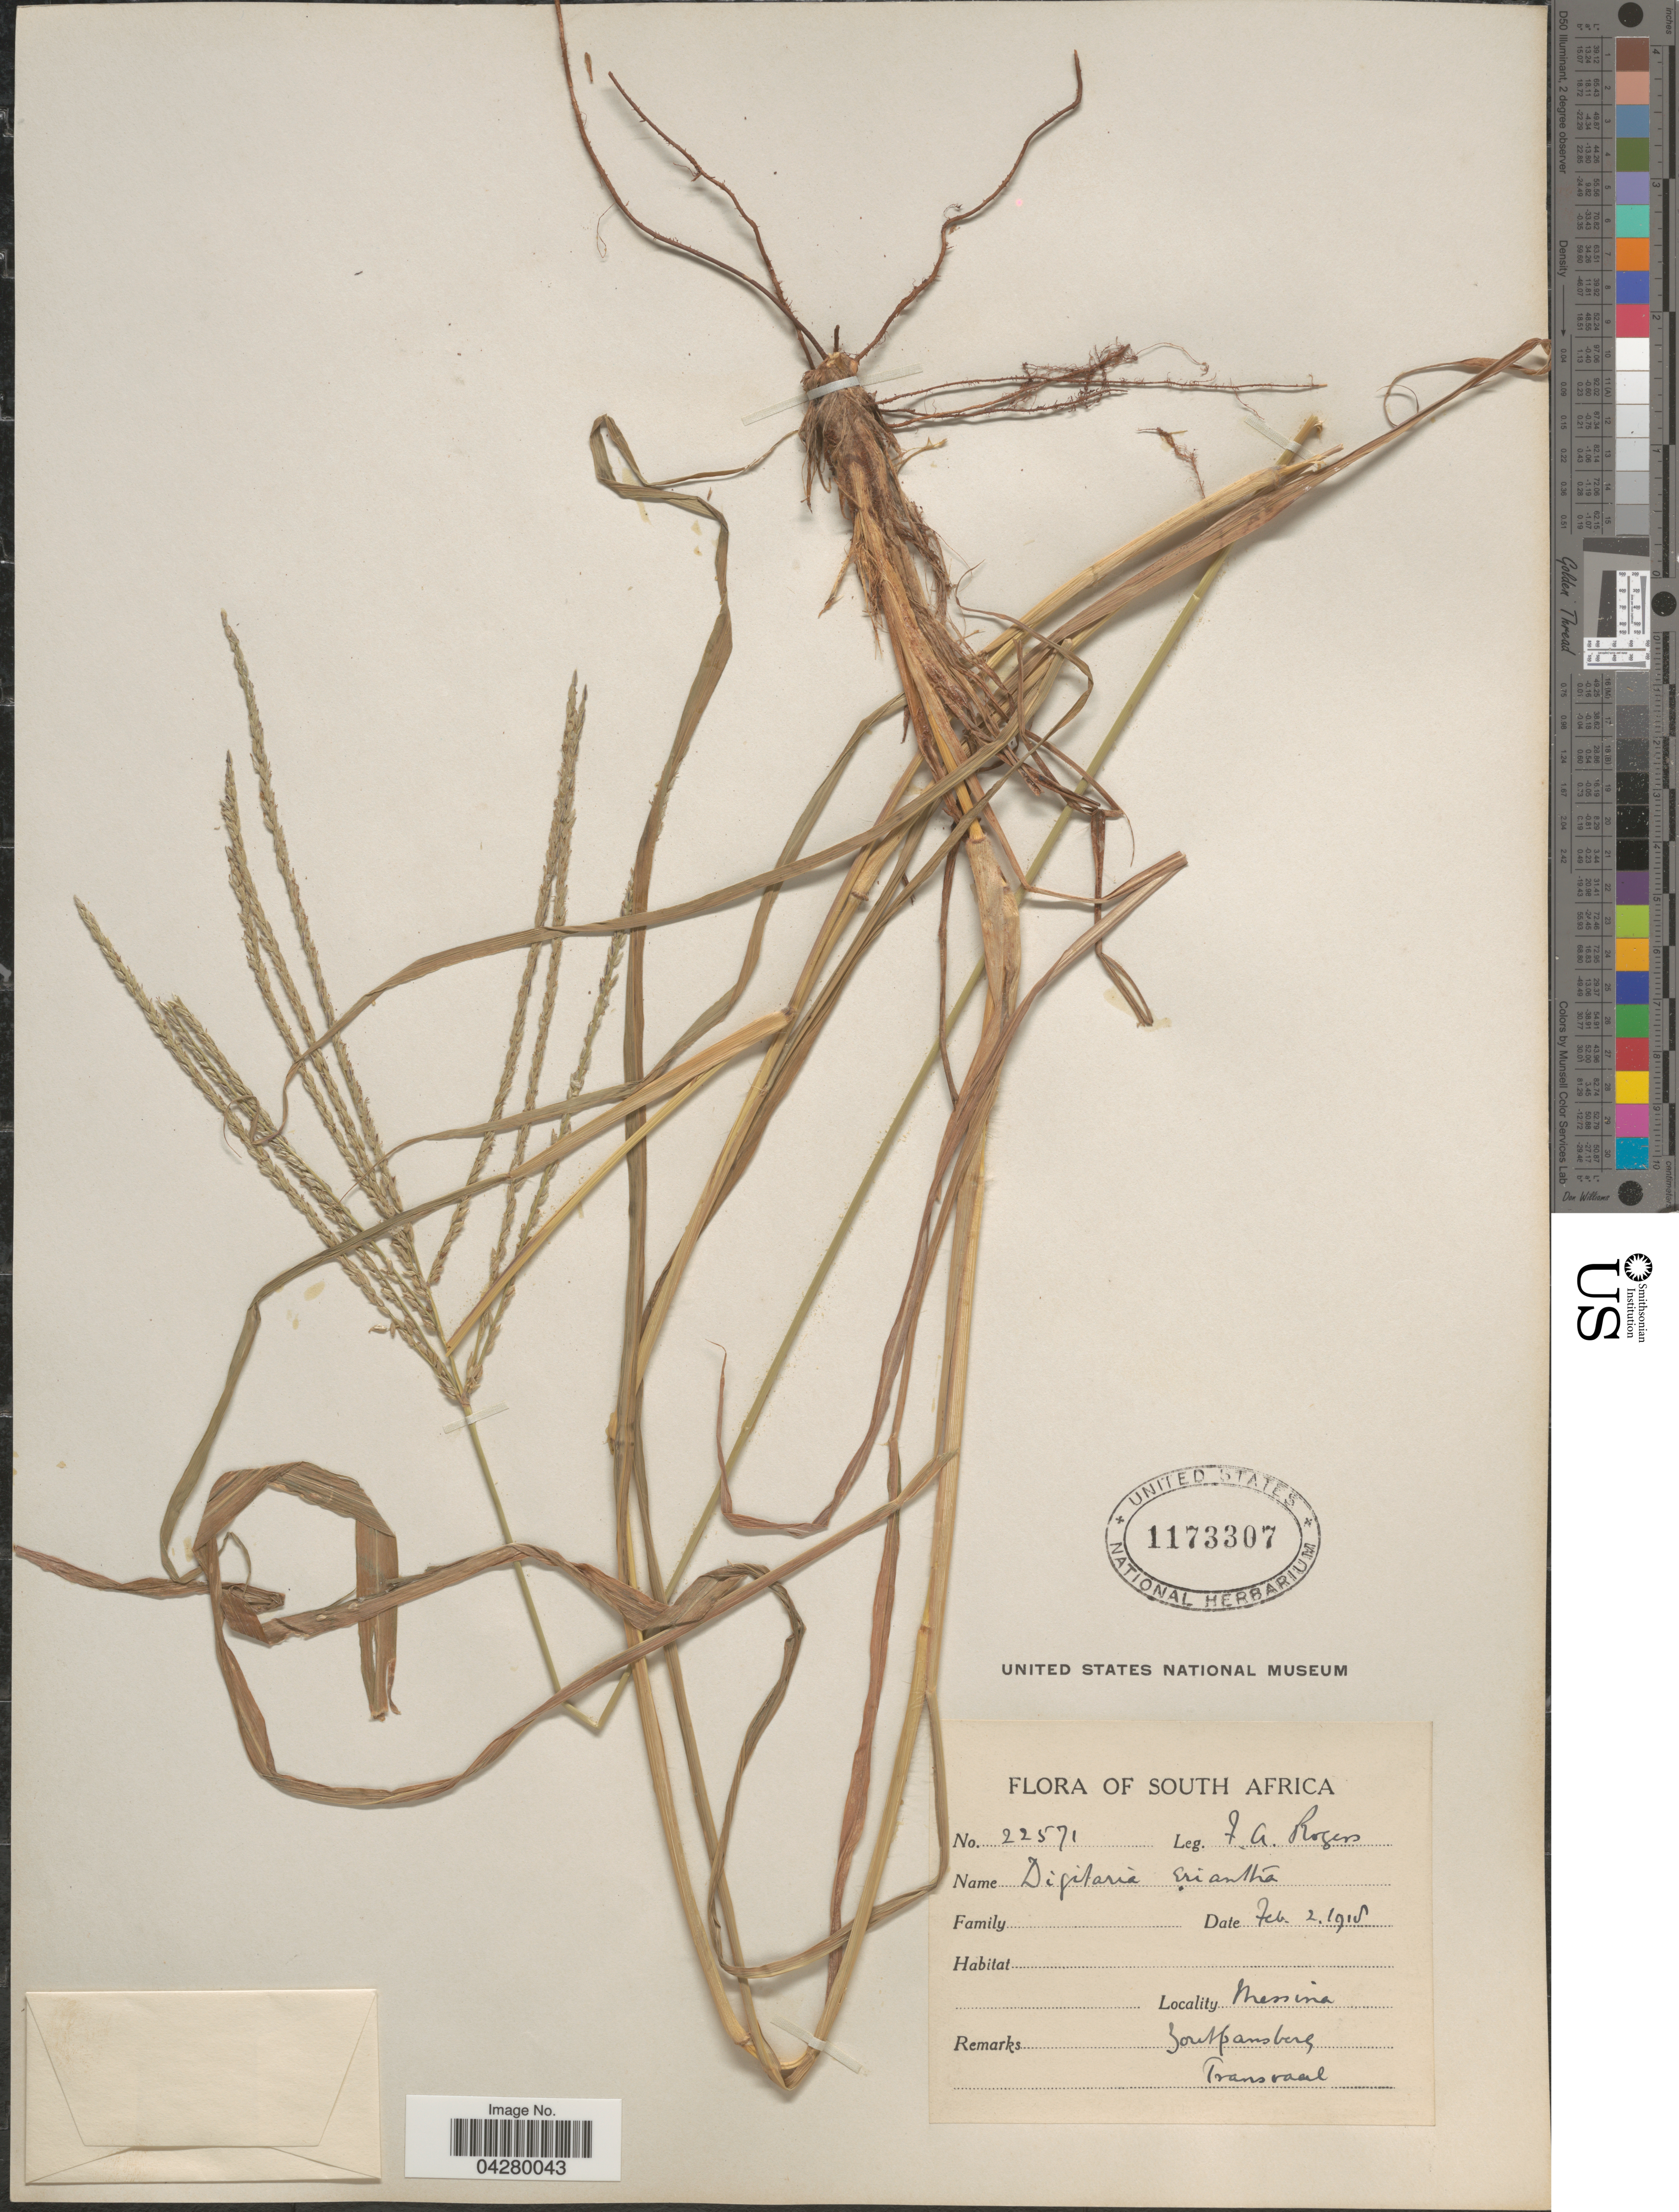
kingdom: Plantae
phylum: Tracheophyta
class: Liliopsida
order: Poales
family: Poaceae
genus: Digitaria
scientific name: Digitaria eriantha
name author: Steud.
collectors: F. A. Rogers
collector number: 22571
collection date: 1918-02-02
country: South Africa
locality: Messina. Zoutpansberg. Transvaal.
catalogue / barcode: US 1173307